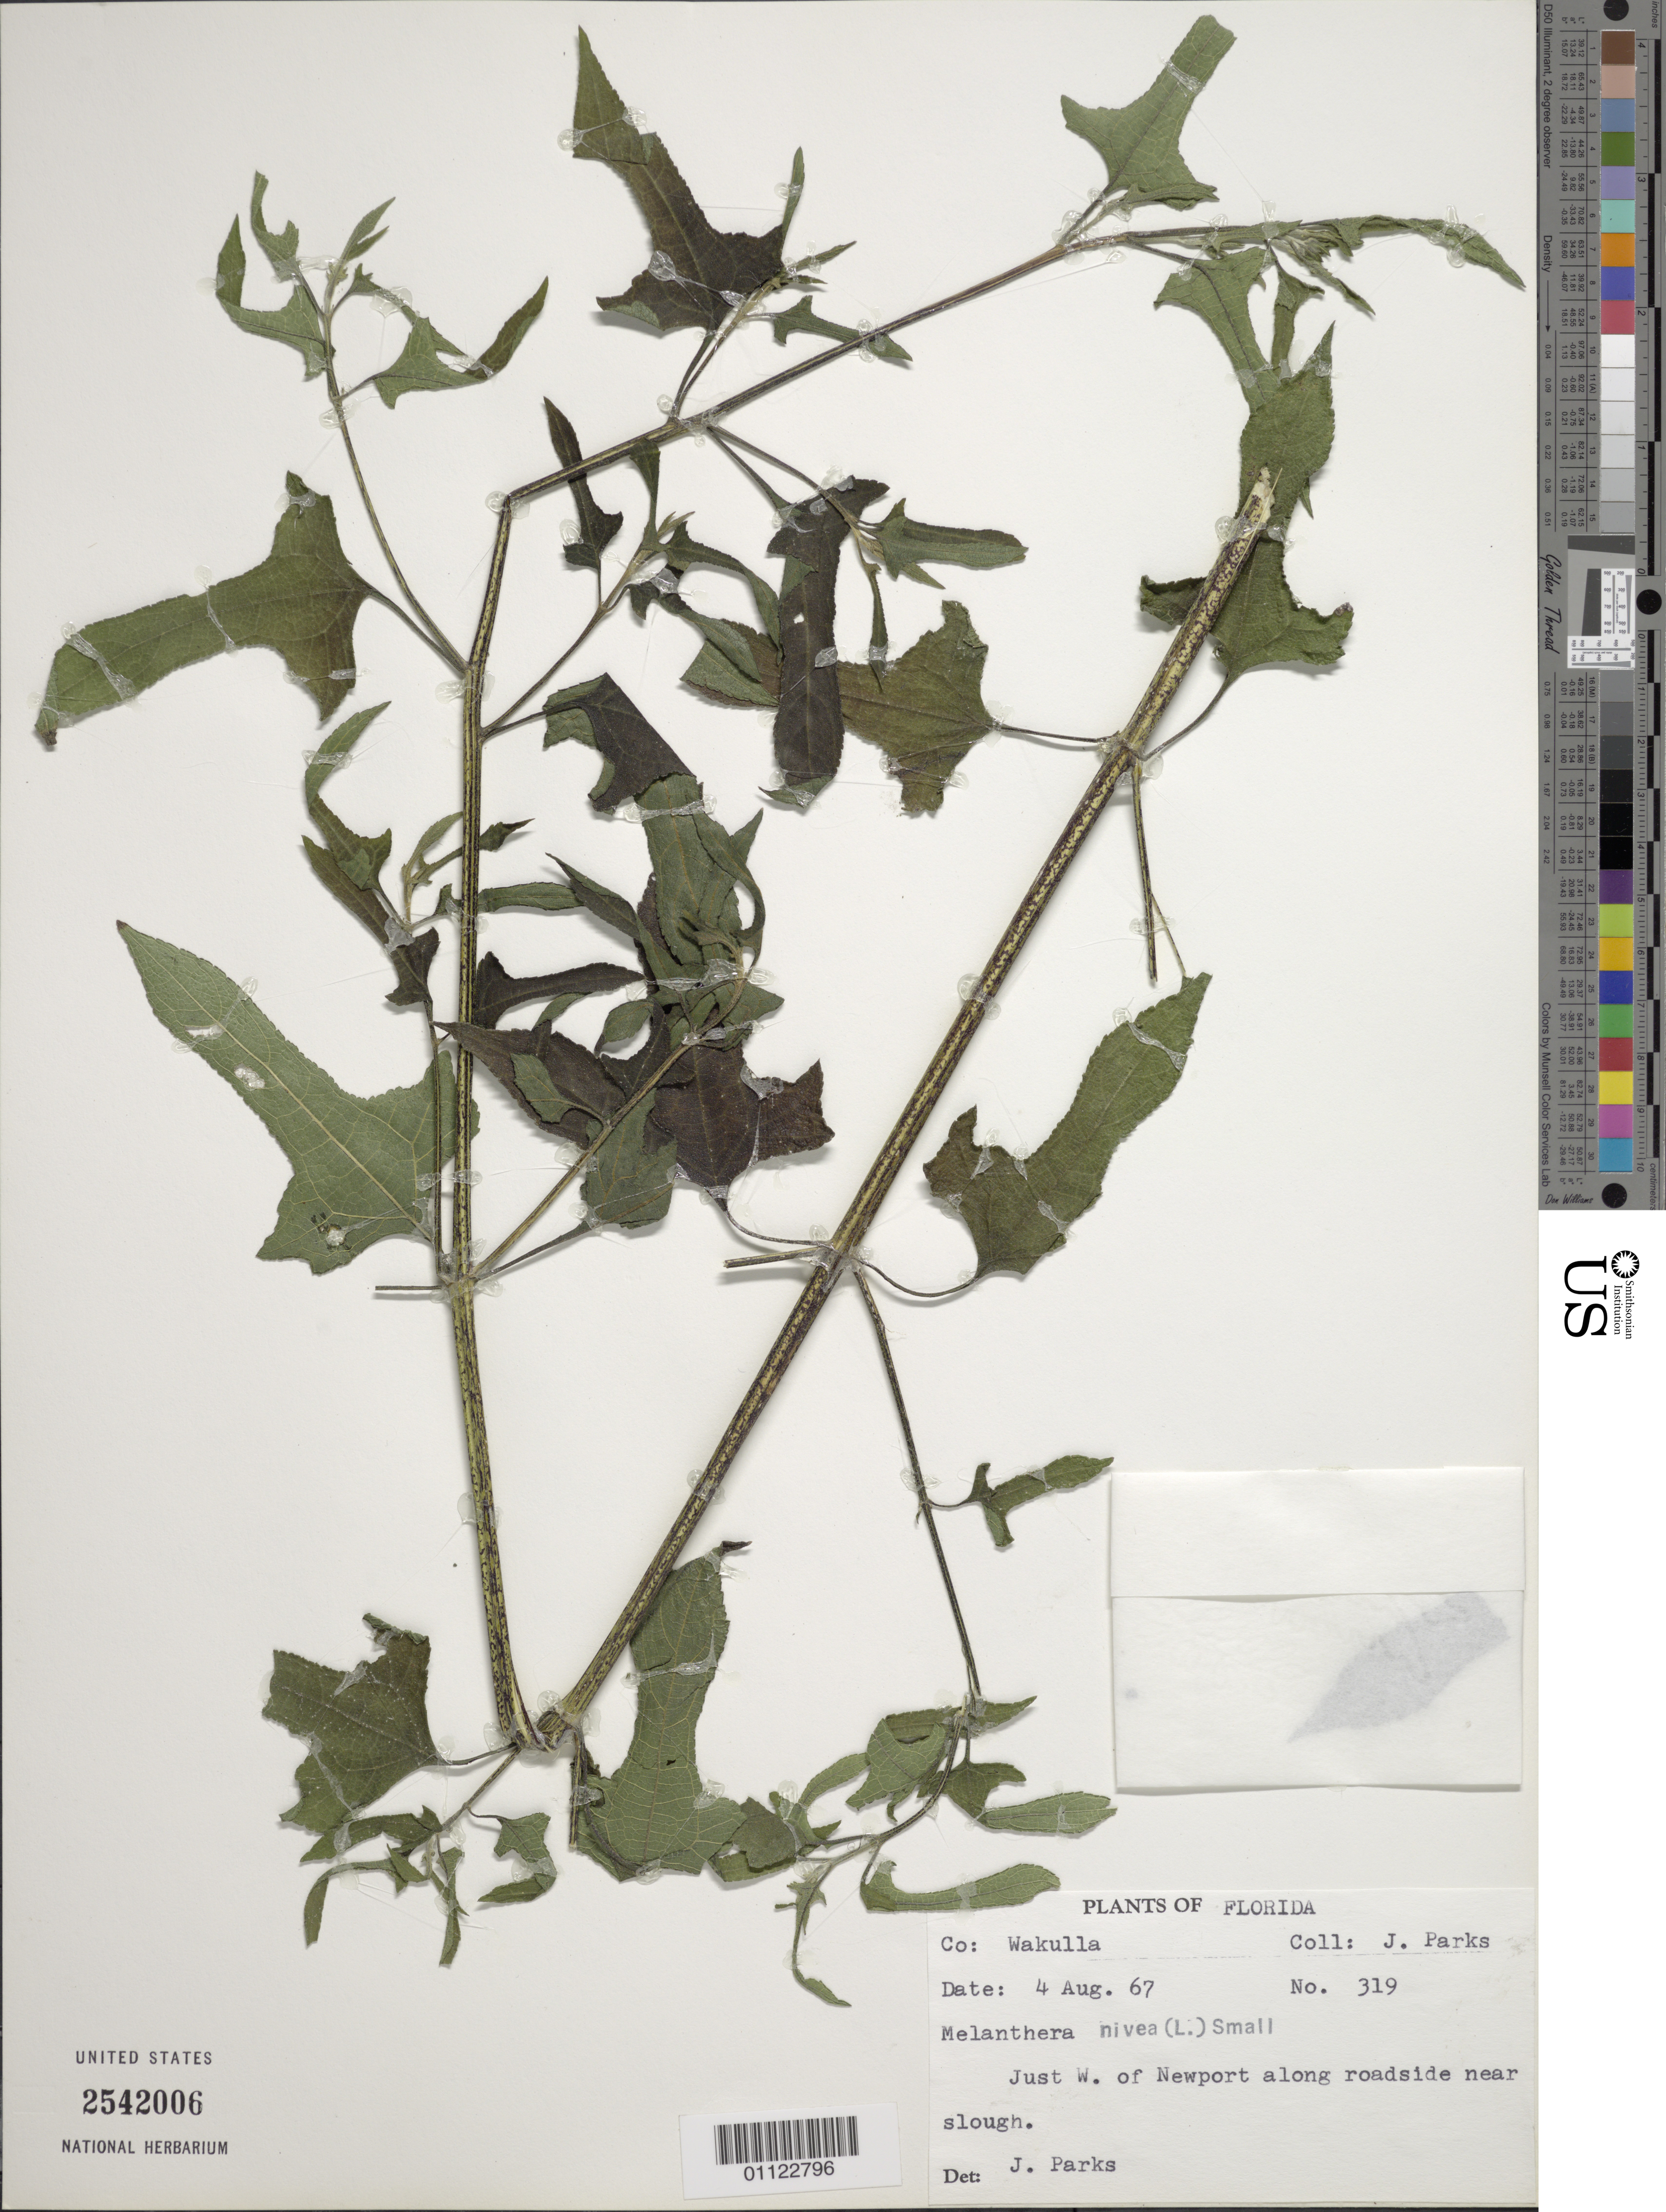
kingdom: Plantae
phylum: Tracheophyta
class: Magnoliopsida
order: Asterales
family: Asteraceae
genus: Melanthera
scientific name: Melanthera nivea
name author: (L.) Small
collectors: J. Parks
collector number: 319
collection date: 1967-08-04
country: United States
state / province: Florida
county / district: Wakulla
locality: W of Newport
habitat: along roadside near slough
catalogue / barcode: US 2542006